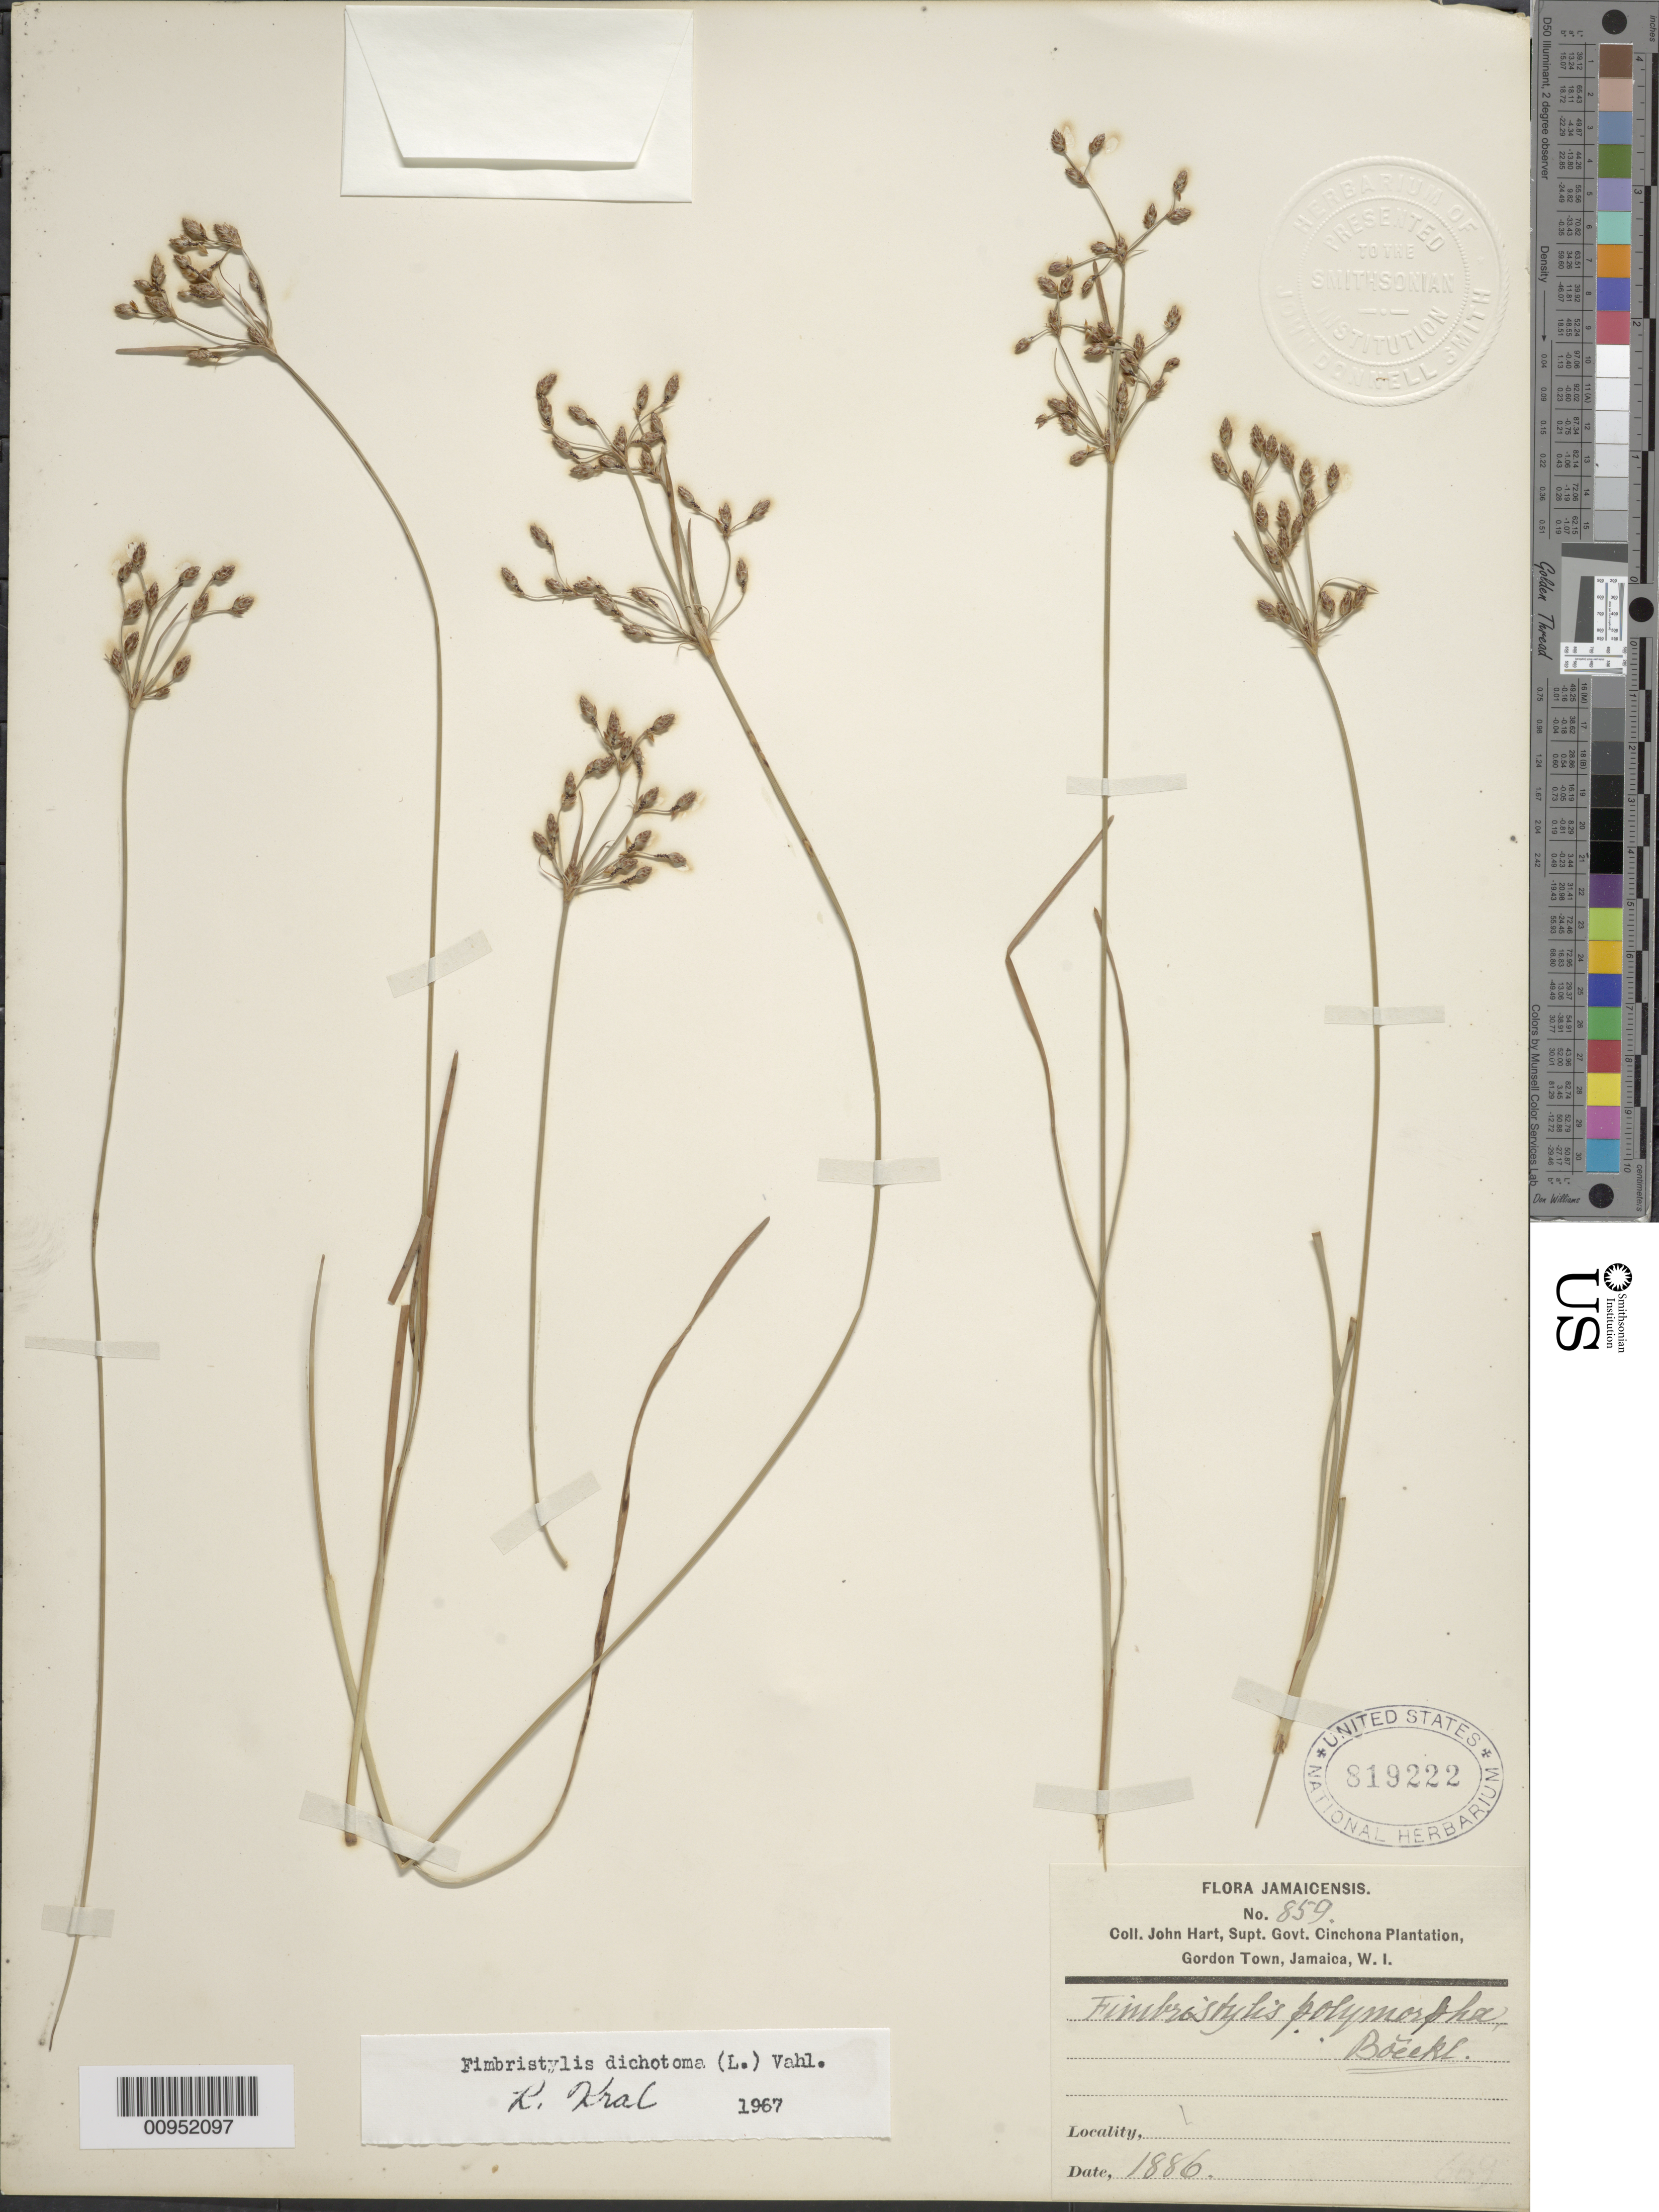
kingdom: Plantae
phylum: Tracheophyta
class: Liliopsida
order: Poales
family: Cyperaceae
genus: Fimbristylis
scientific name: Fimbristylis dichotoma subsp. dichotoma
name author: (L.) Vahl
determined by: Kral, Robert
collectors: J. Hart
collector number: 859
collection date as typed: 1886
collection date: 1886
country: Jamaica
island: Jamaica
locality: Gordon Town, Supt. Govt. Cinchona Plantation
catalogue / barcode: US 819222